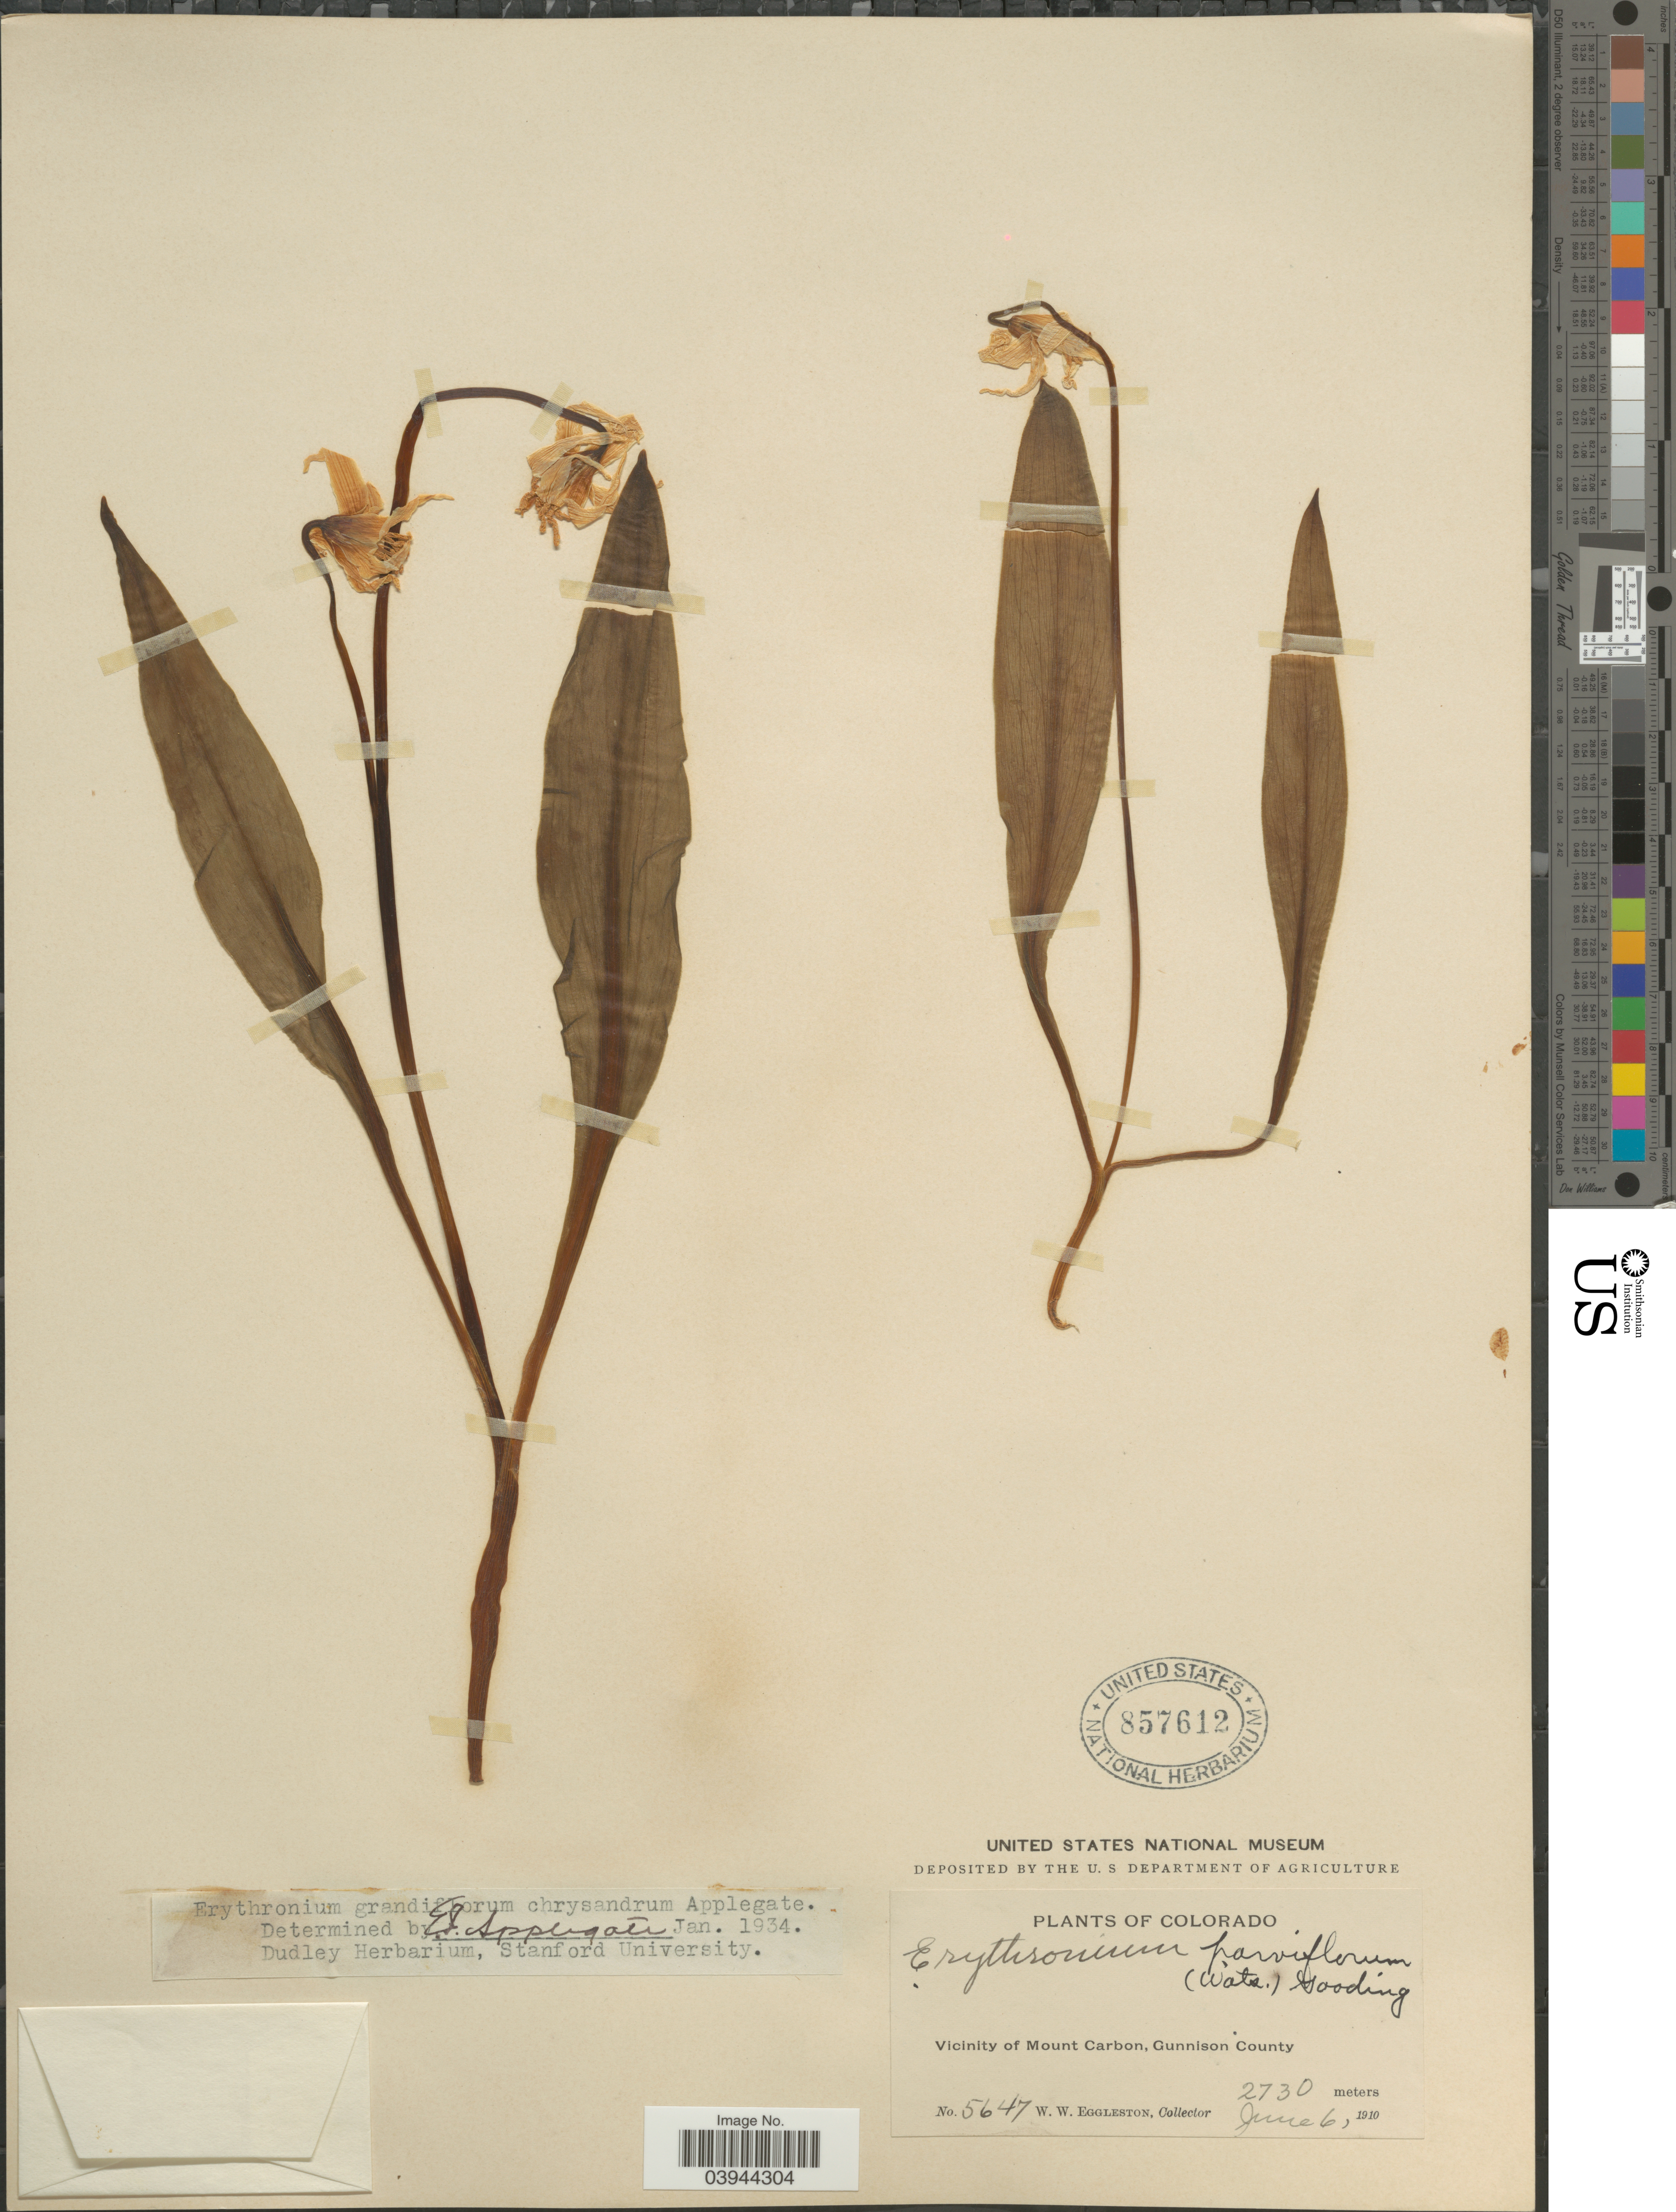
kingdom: Plantae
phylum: Tracheophyta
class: Liliopsida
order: Liliales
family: Liliaceae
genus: Erythronium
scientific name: Erythronium grandiflorum subsp. chrysandrum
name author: (Applegate) Abrams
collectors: W. W. Eggleston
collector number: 5647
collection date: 1910-06-06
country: United States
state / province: Colorado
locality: Vicinity of Mount Carbon, Gunnison County.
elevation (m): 2730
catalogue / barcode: US 857612